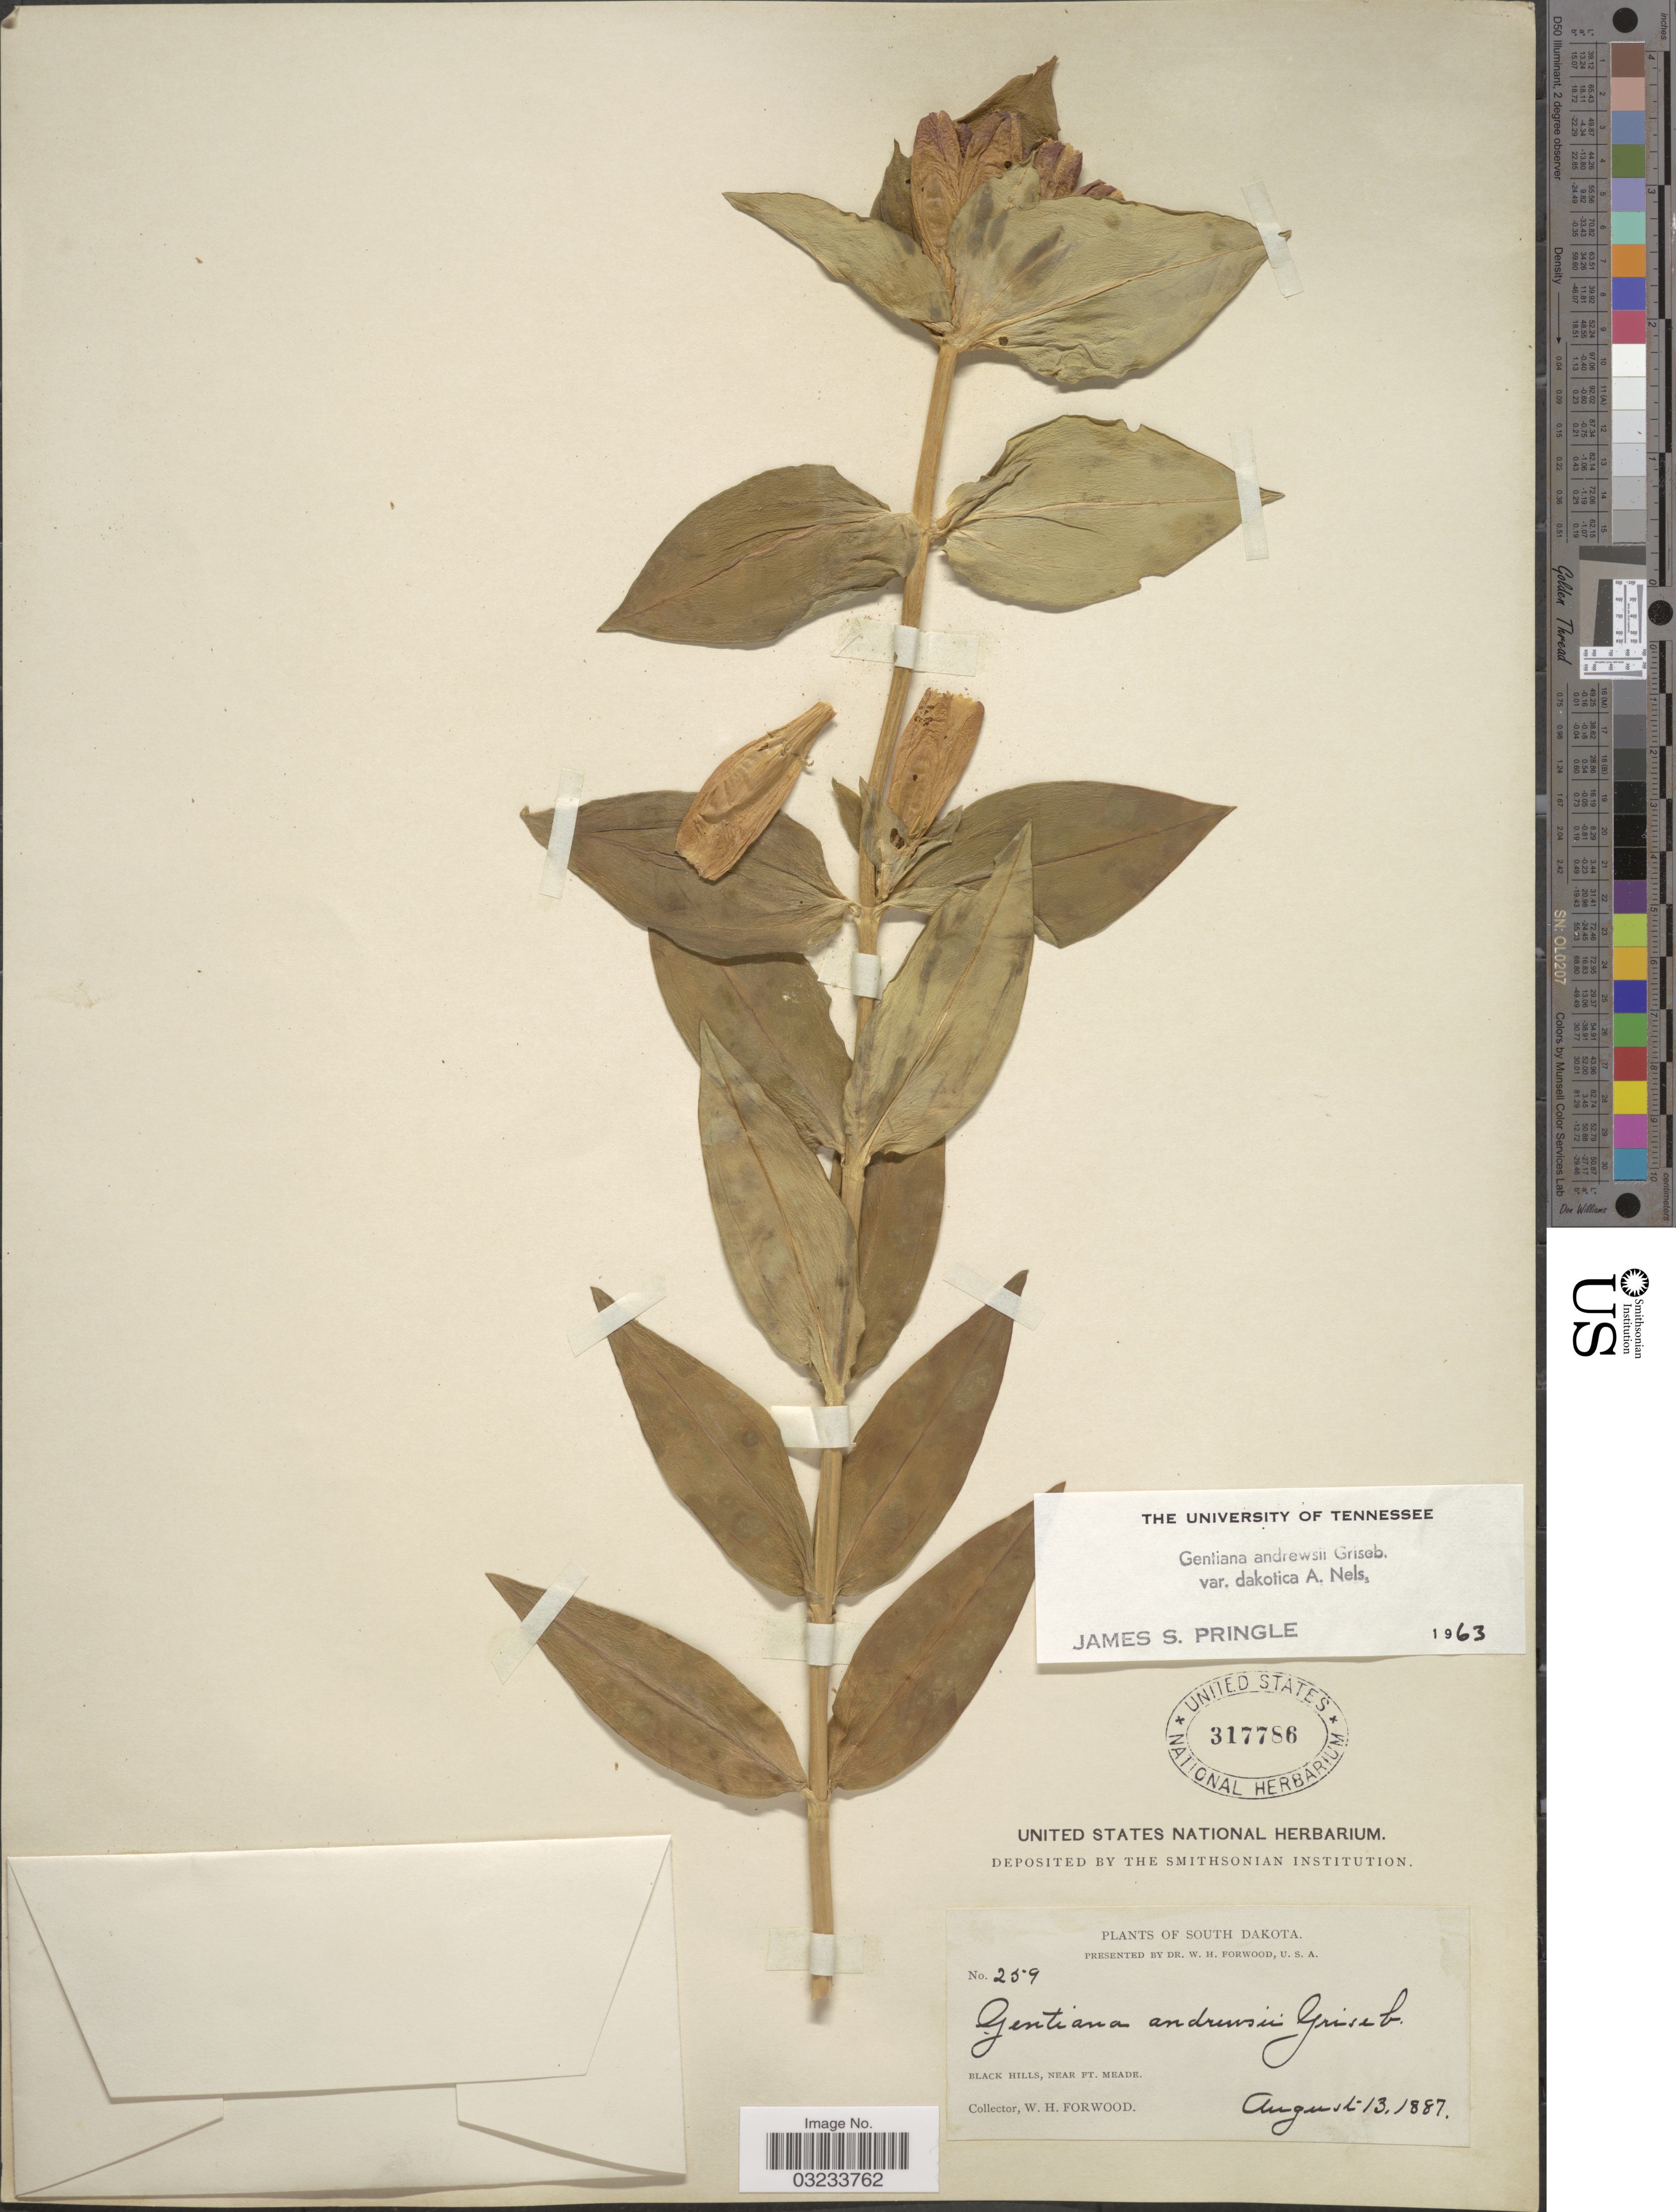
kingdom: Plantae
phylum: Tracheophyta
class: Magnoliopsida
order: Gentianales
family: Gentianaceae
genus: Gentiana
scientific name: Gentiana andrewsii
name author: Griseb.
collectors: W. Forwood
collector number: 259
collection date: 1887-08-13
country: United States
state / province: South Dakota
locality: Black Hills, near Ft. Meade.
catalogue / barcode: US 317786